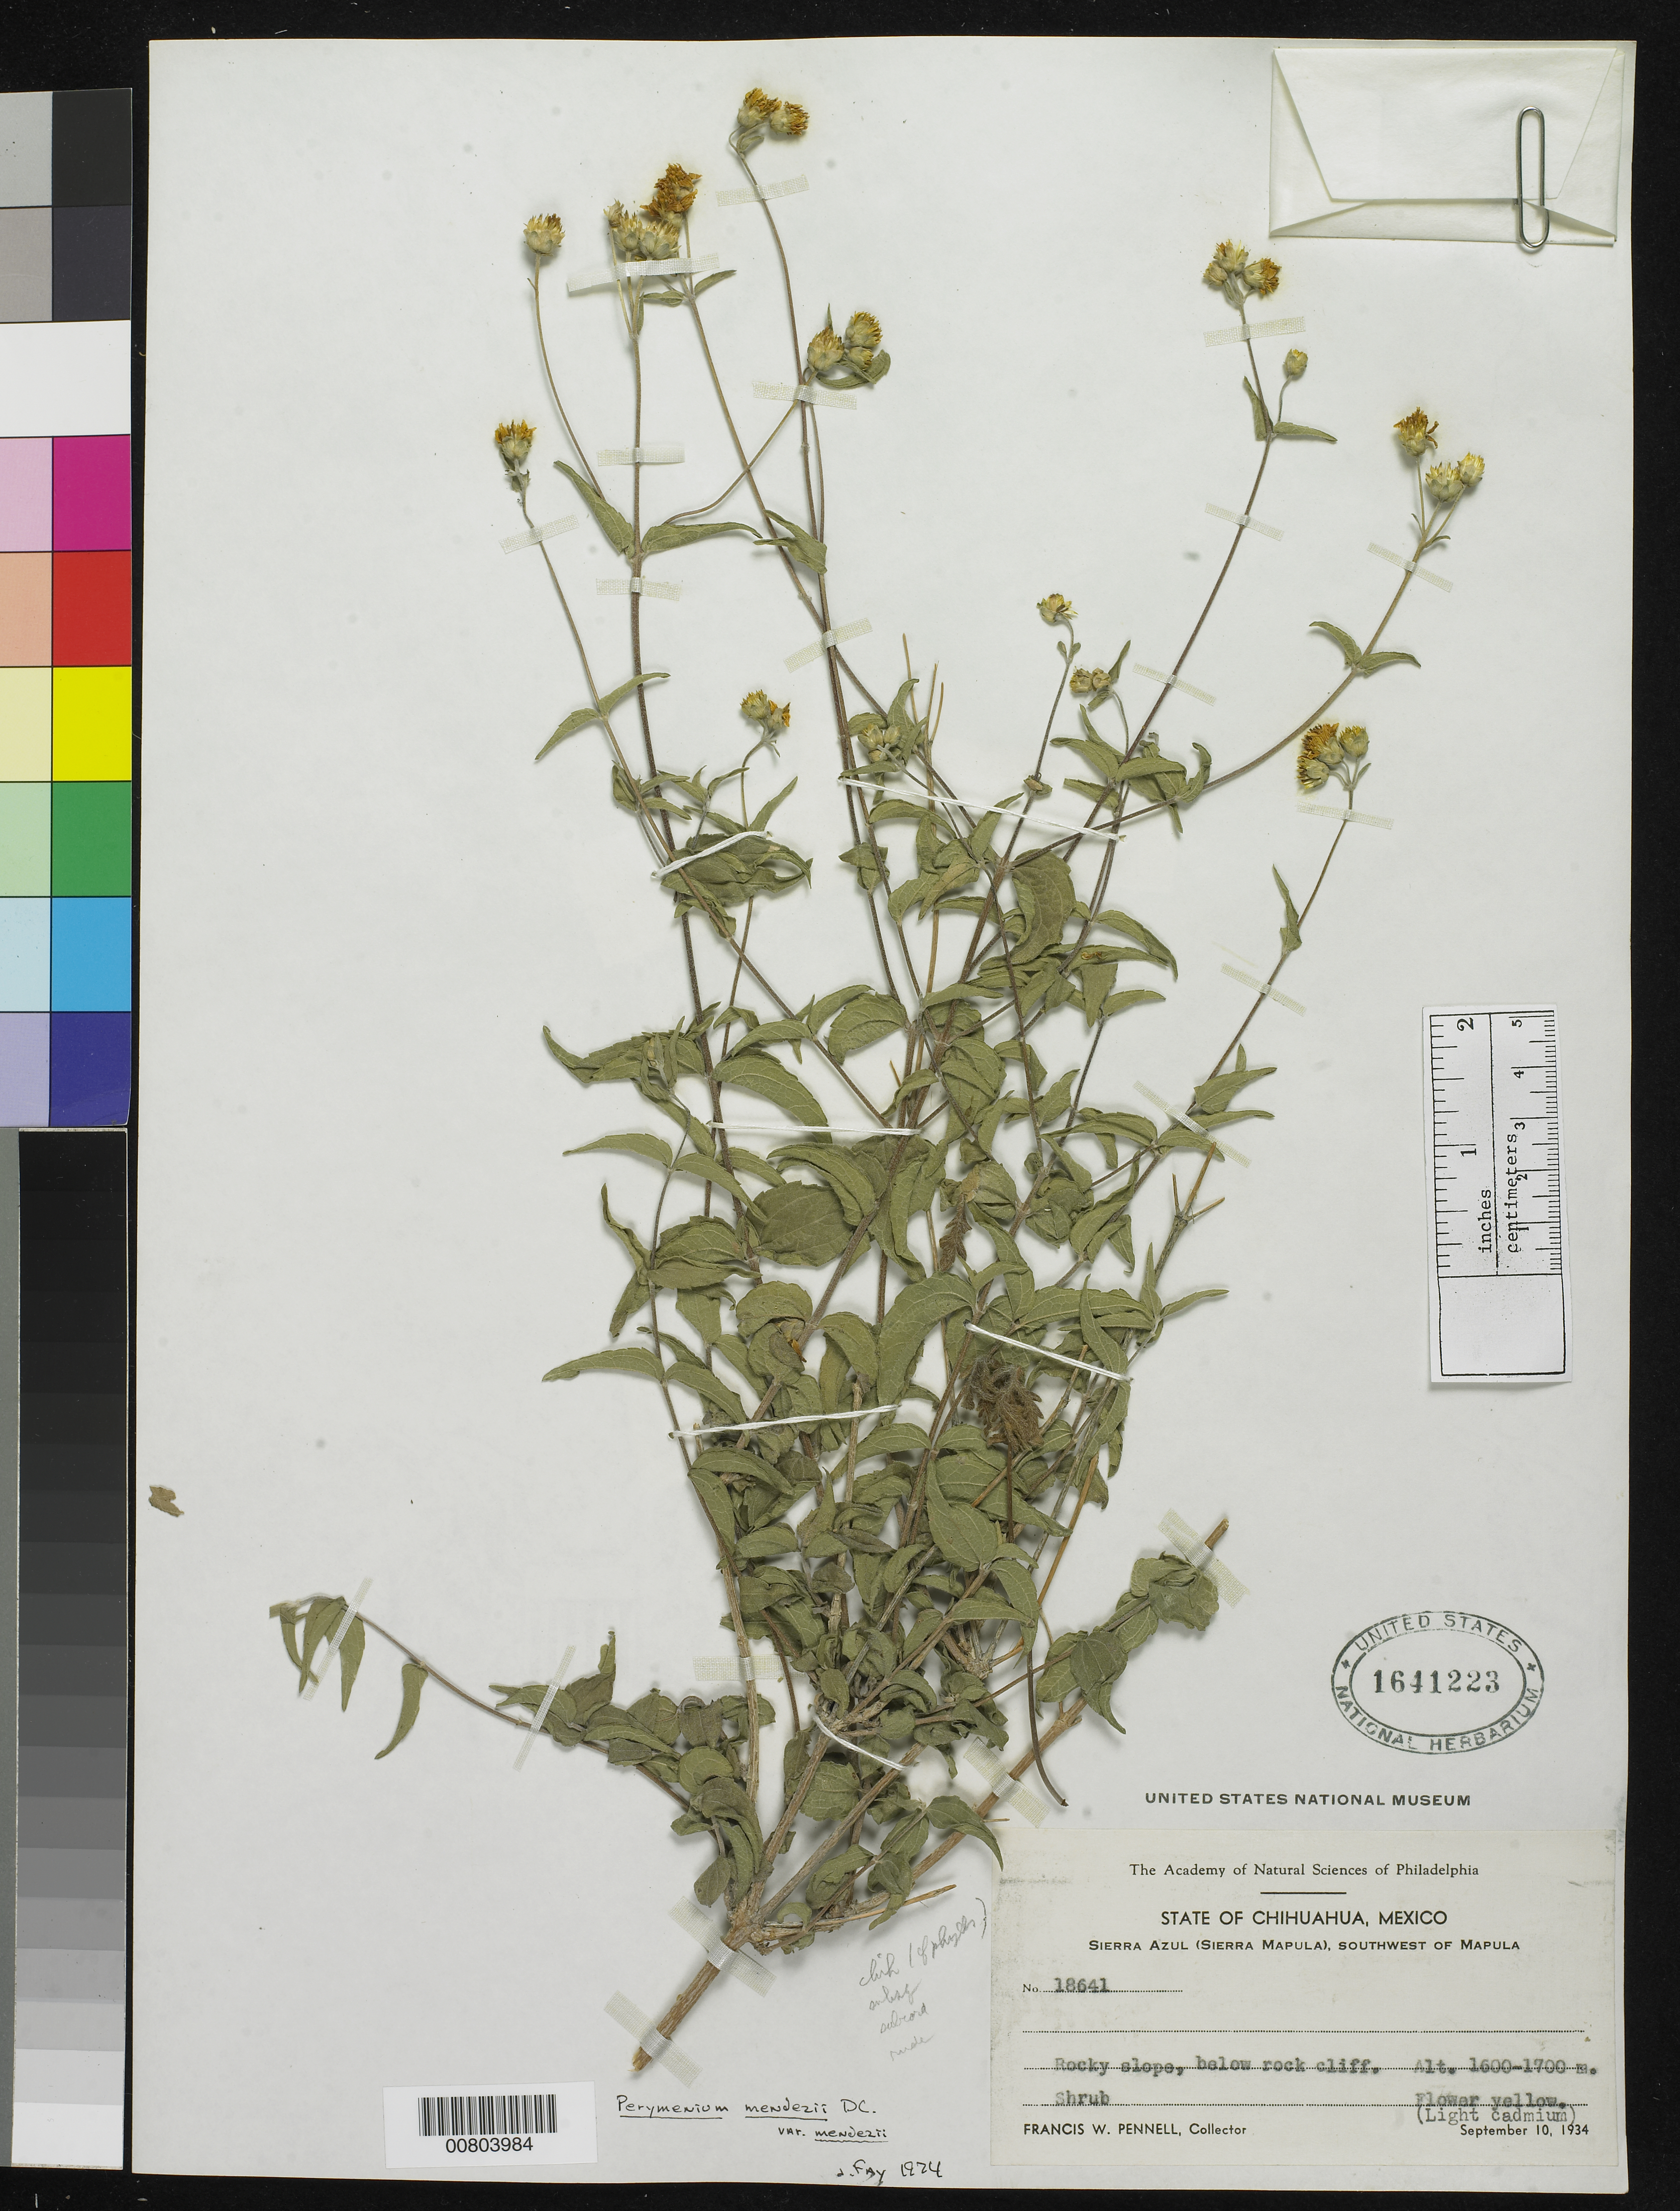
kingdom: Plantae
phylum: Tracheophyta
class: Magnoliopsida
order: Asterales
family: Asteraceae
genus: Perymenium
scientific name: Perymenium mendezii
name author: DC.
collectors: F. W. Pennell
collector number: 18641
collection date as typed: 10 Sep 1934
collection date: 1934-09-10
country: Mexico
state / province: Chihuahua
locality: Sierra Azul (Sierra Mapula) southwest of Mapula, Chihuahua.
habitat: Rocky slope, below rock cliff.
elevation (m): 1700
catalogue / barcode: US 1641223